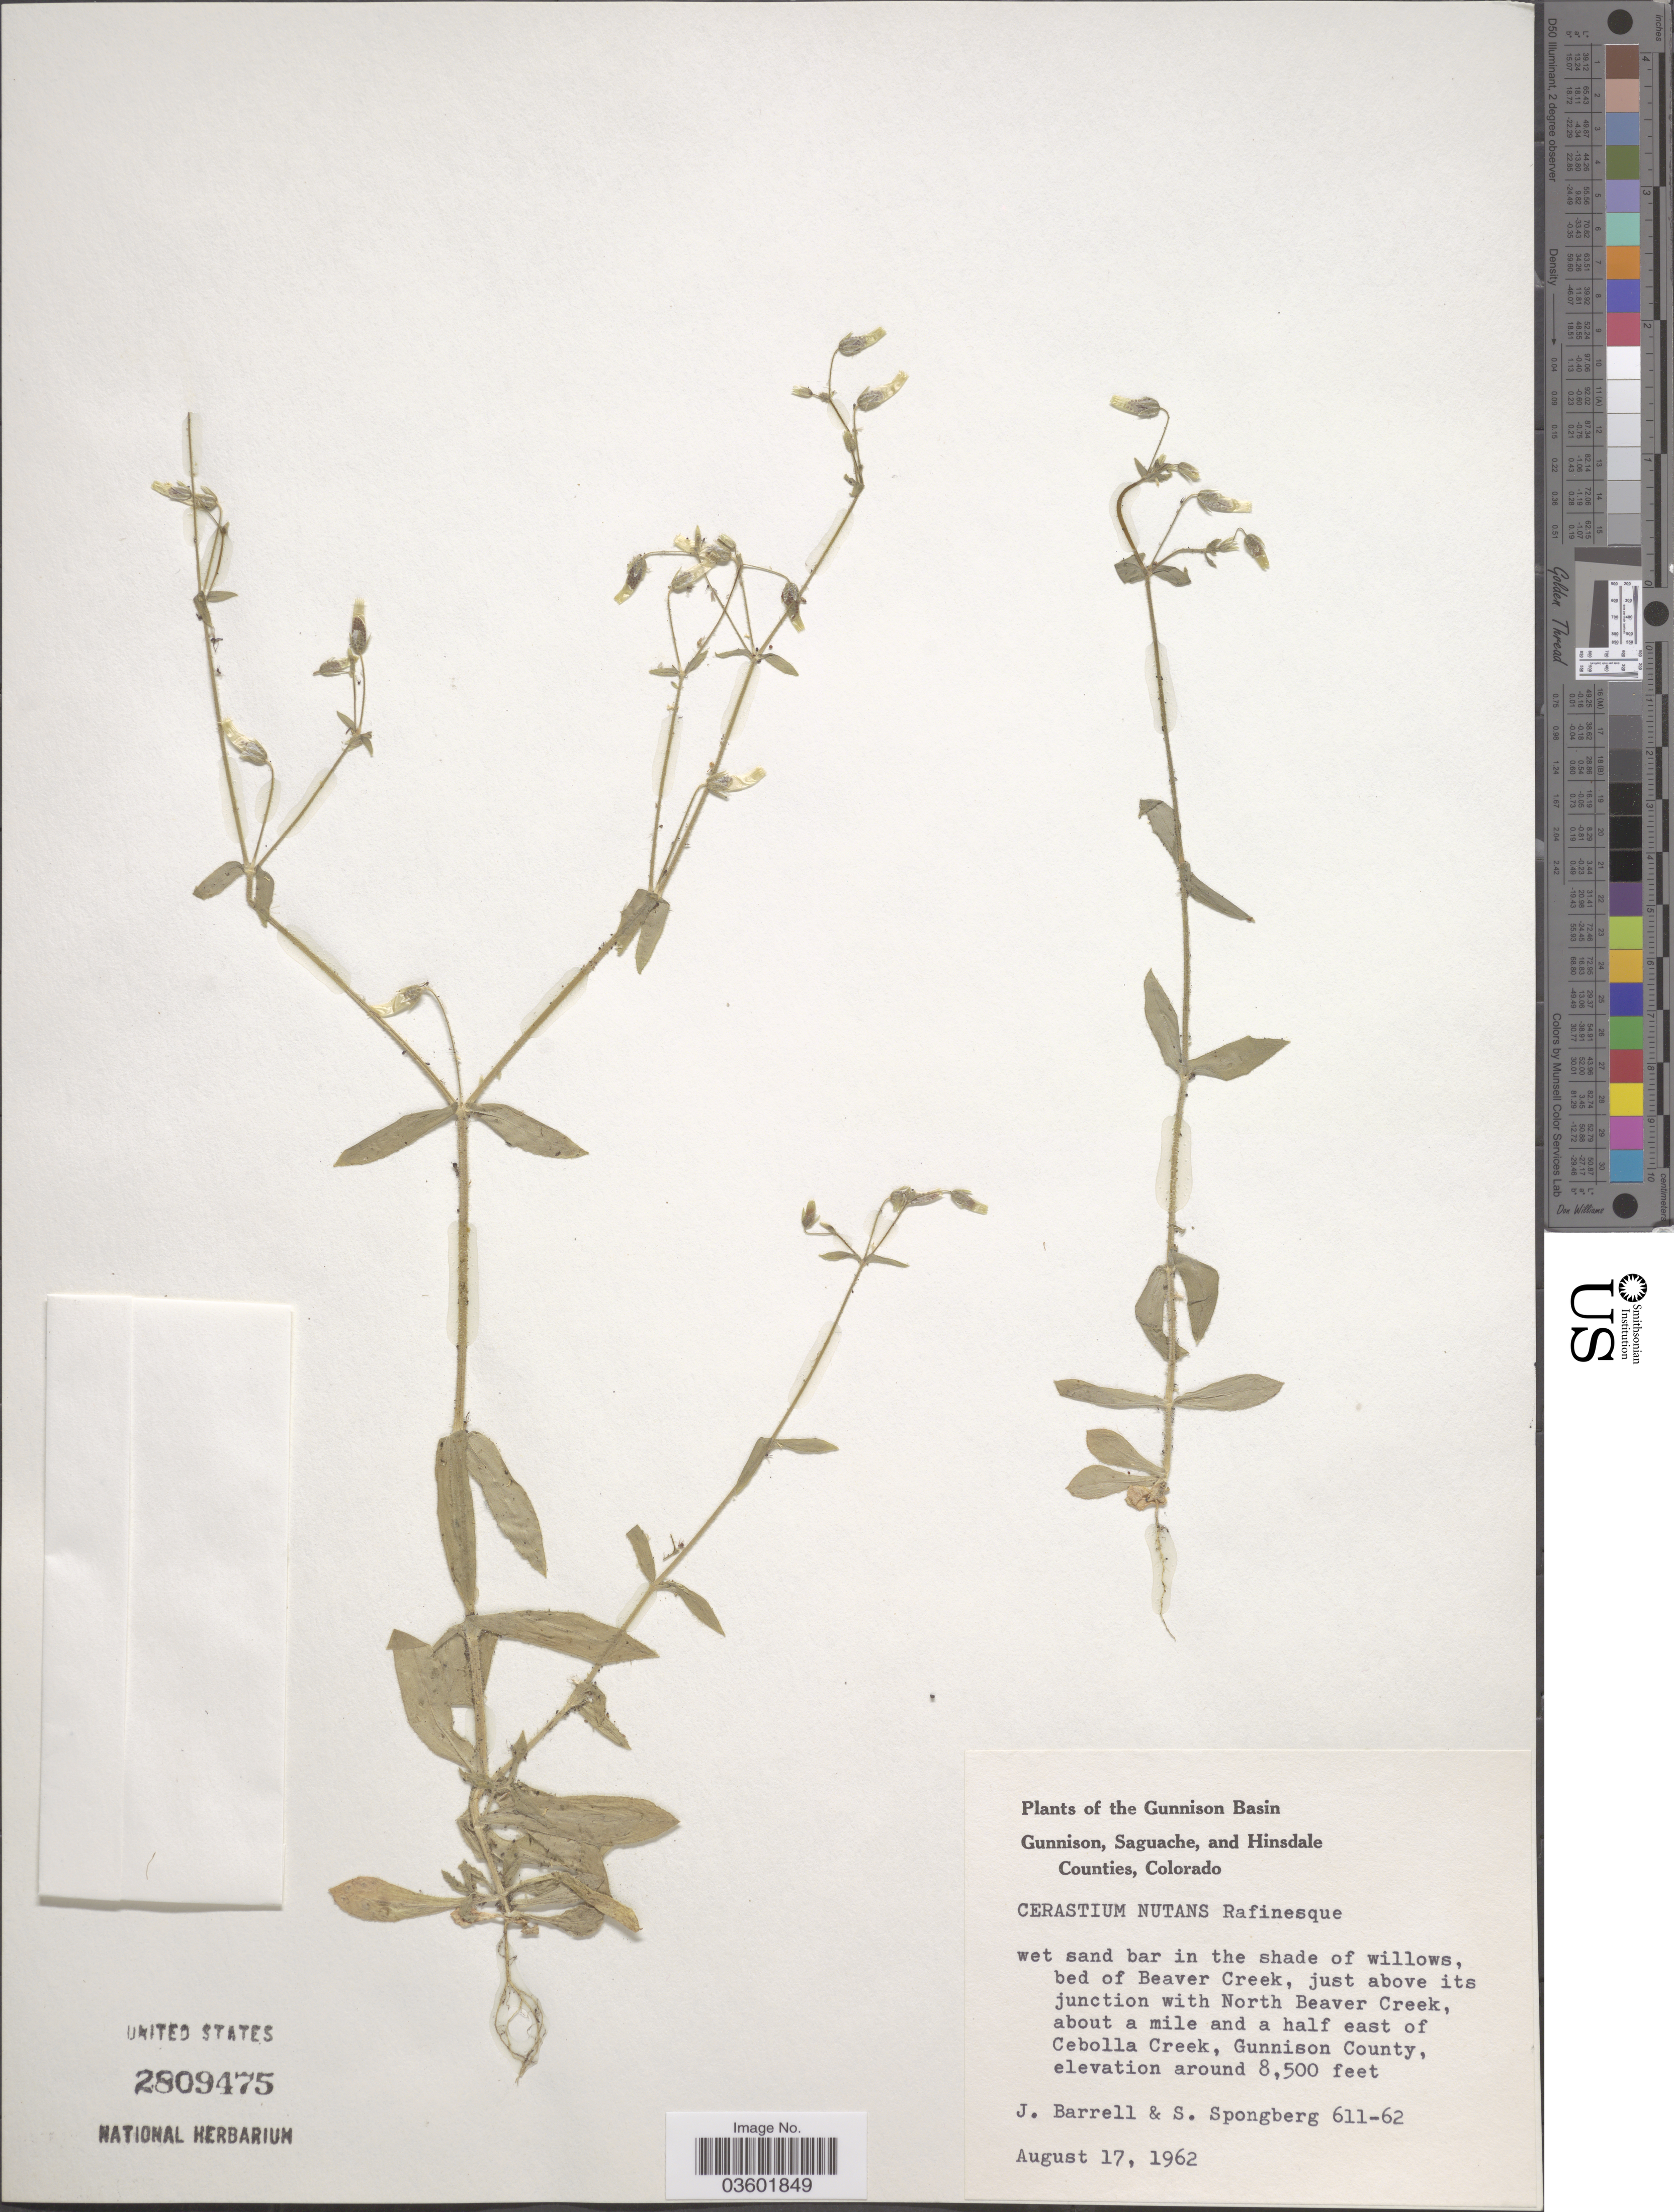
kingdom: Plantae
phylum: Tracheophyta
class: Magnoliopsida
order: Caryophyllales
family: Caryophyllaceae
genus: Cerastium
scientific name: Cerastium nutans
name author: Raf.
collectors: J. Barrell & S. A.Spongberg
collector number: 611-62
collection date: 1962-08-17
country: United States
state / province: Colorado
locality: Gunnison Basin. Bed of Beaver Creek, just above its junction with North Beaver Creek, about a mile and a half east of Cebolla Creek, Gunnison County.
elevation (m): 2591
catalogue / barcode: US 2809475